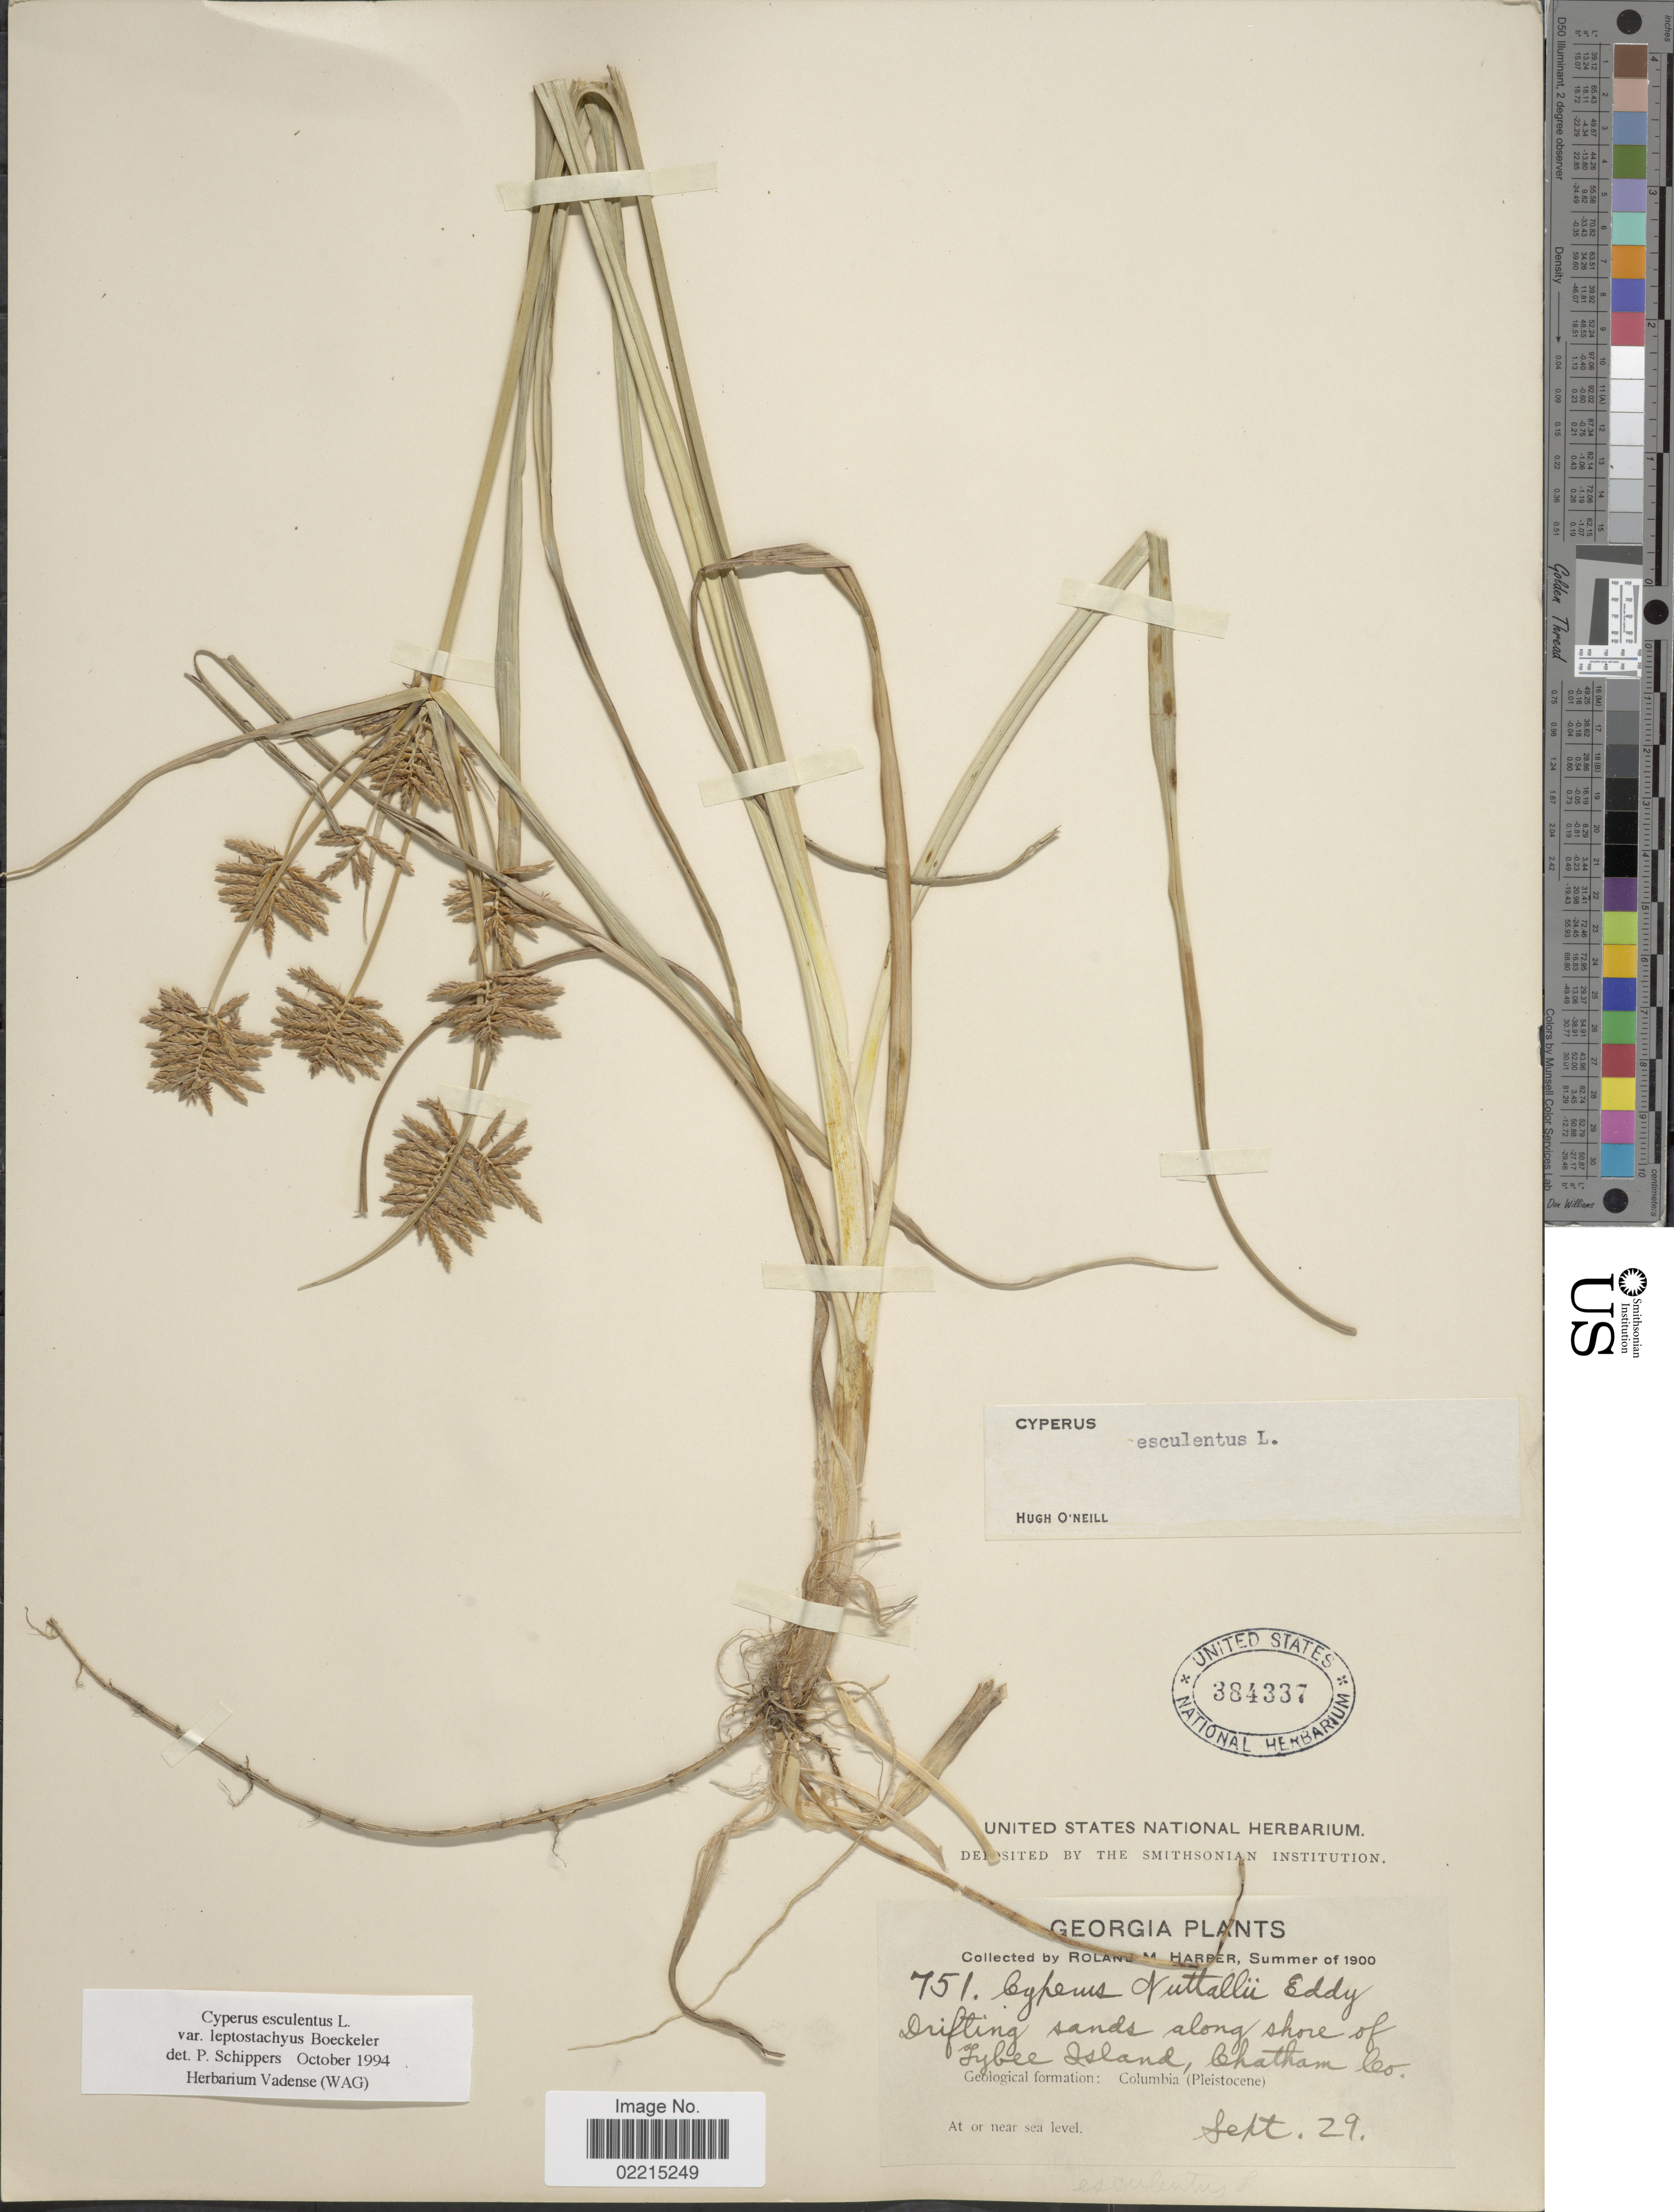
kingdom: Plantae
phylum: Tracheophyta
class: Liliopsida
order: Poales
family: Cyperaceae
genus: Cyperus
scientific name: Cyperus esculentus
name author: L.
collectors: R. M. Harper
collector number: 755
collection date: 1900-09-29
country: United States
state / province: Georgia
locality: Along shore of Tybee Island, Chatham Co. Columbia (Pleistocene)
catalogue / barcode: US 384337